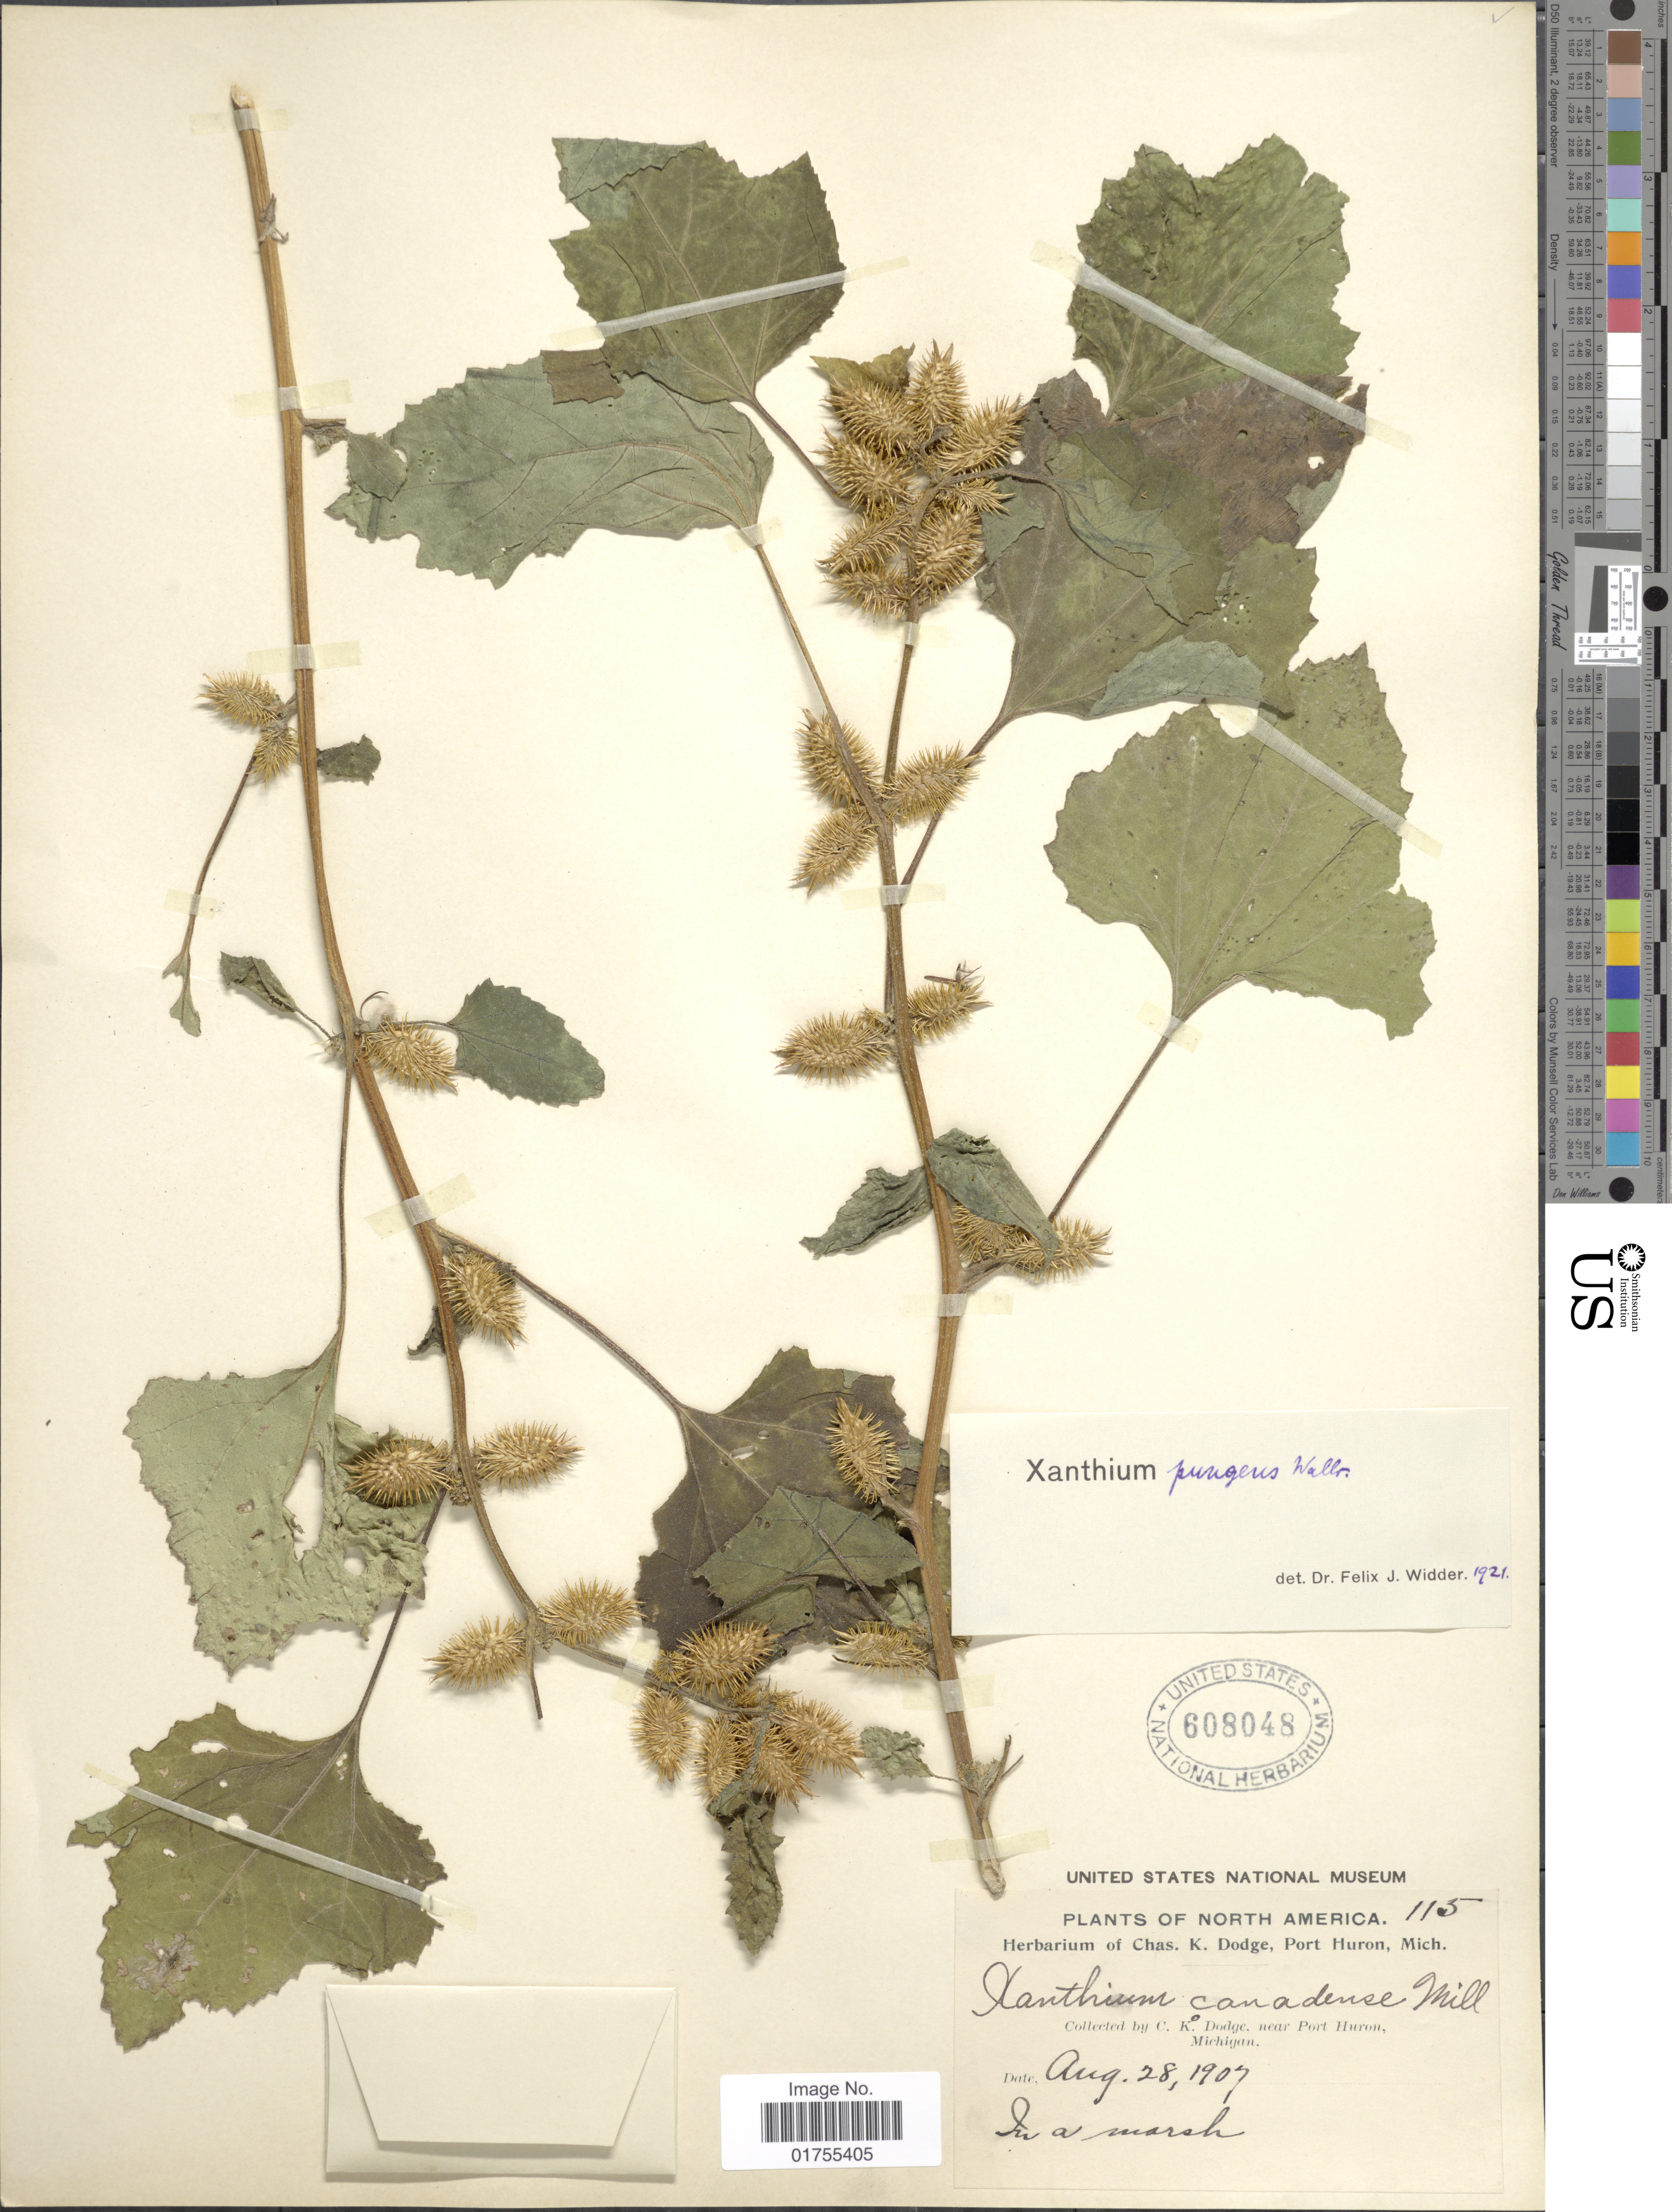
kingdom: Plantae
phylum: Tracheophyta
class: Magnoliopsida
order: Asterales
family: Asteraceae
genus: Xanthium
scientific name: Xanthium strumarium var. glabratum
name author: Mill.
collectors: C. K. Dodge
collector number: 115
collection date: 1907-08-28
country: United States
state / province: Michigan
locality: Near Port Huron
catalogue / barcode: US 608048